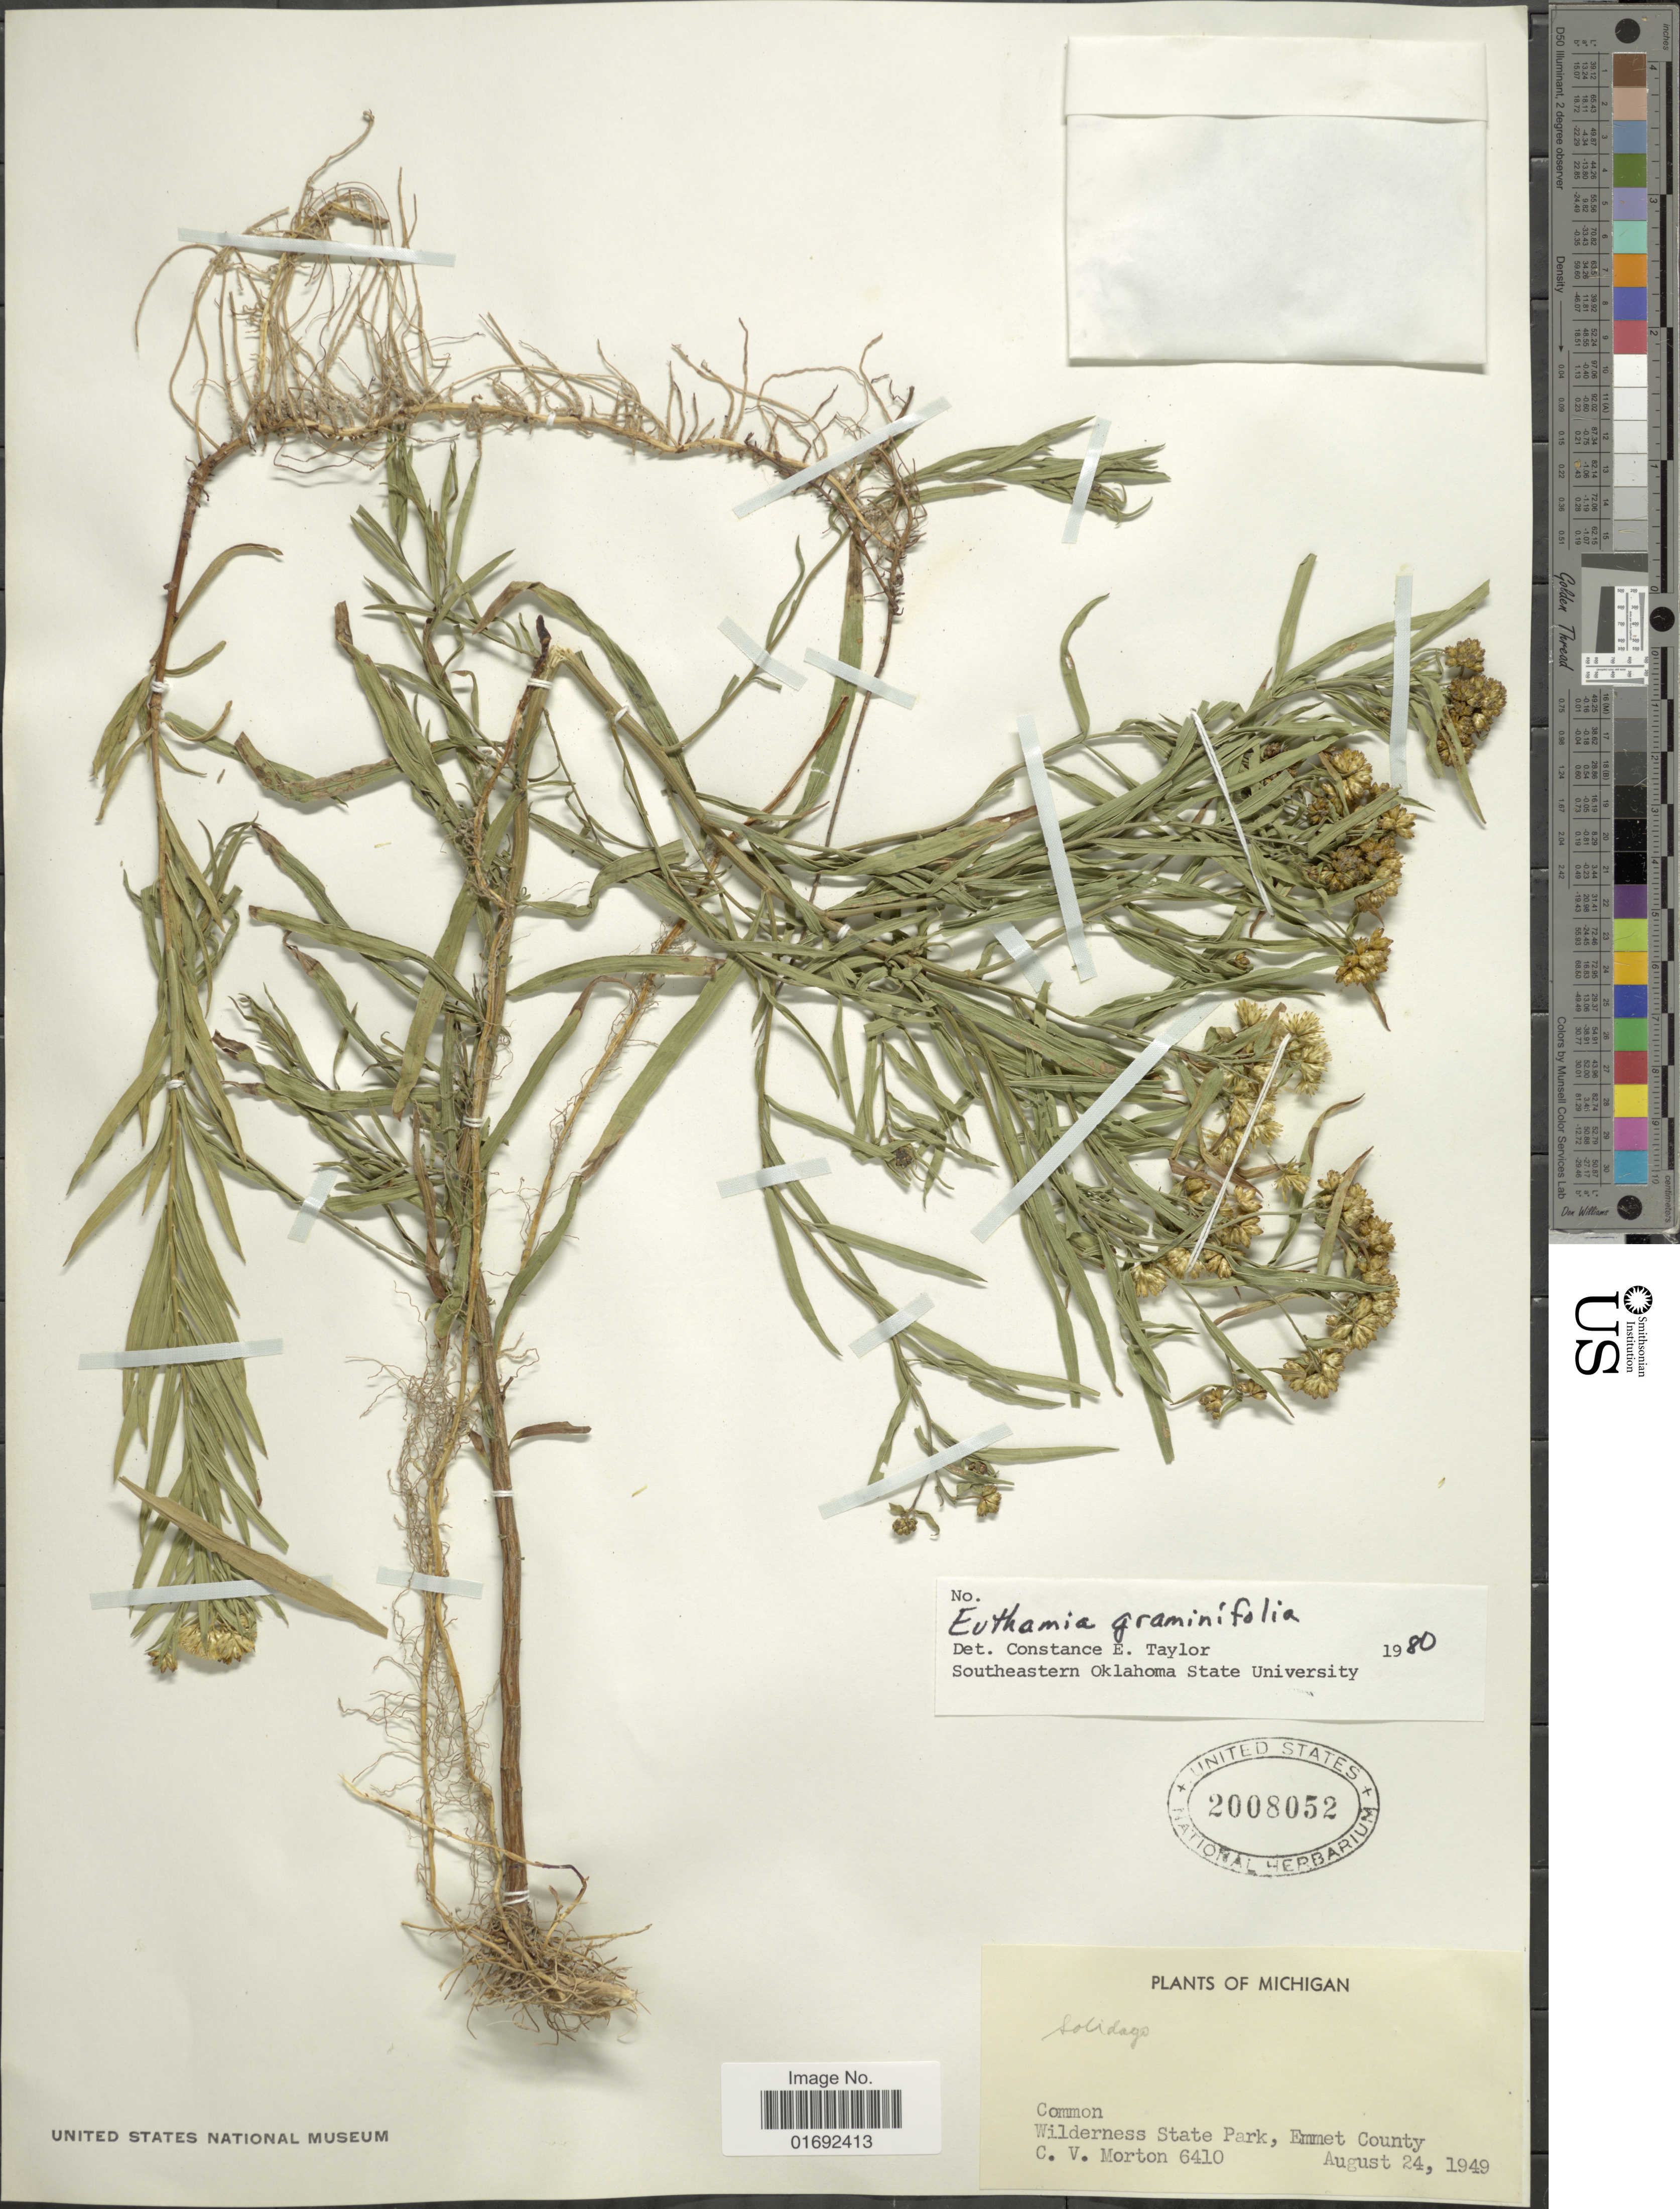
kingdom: Plantae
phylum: Tracheophyta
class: Magnoliopsida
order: Asterales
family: Asteraceae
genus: Euthamia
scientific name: Euthamia graminifolia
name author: (L.) Nutt.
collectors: C. V. Morton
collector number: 6410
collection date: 1949-08-24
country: United States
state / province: Michigan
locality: Wilderness State Park, Emmet County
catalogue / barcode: US 2008052